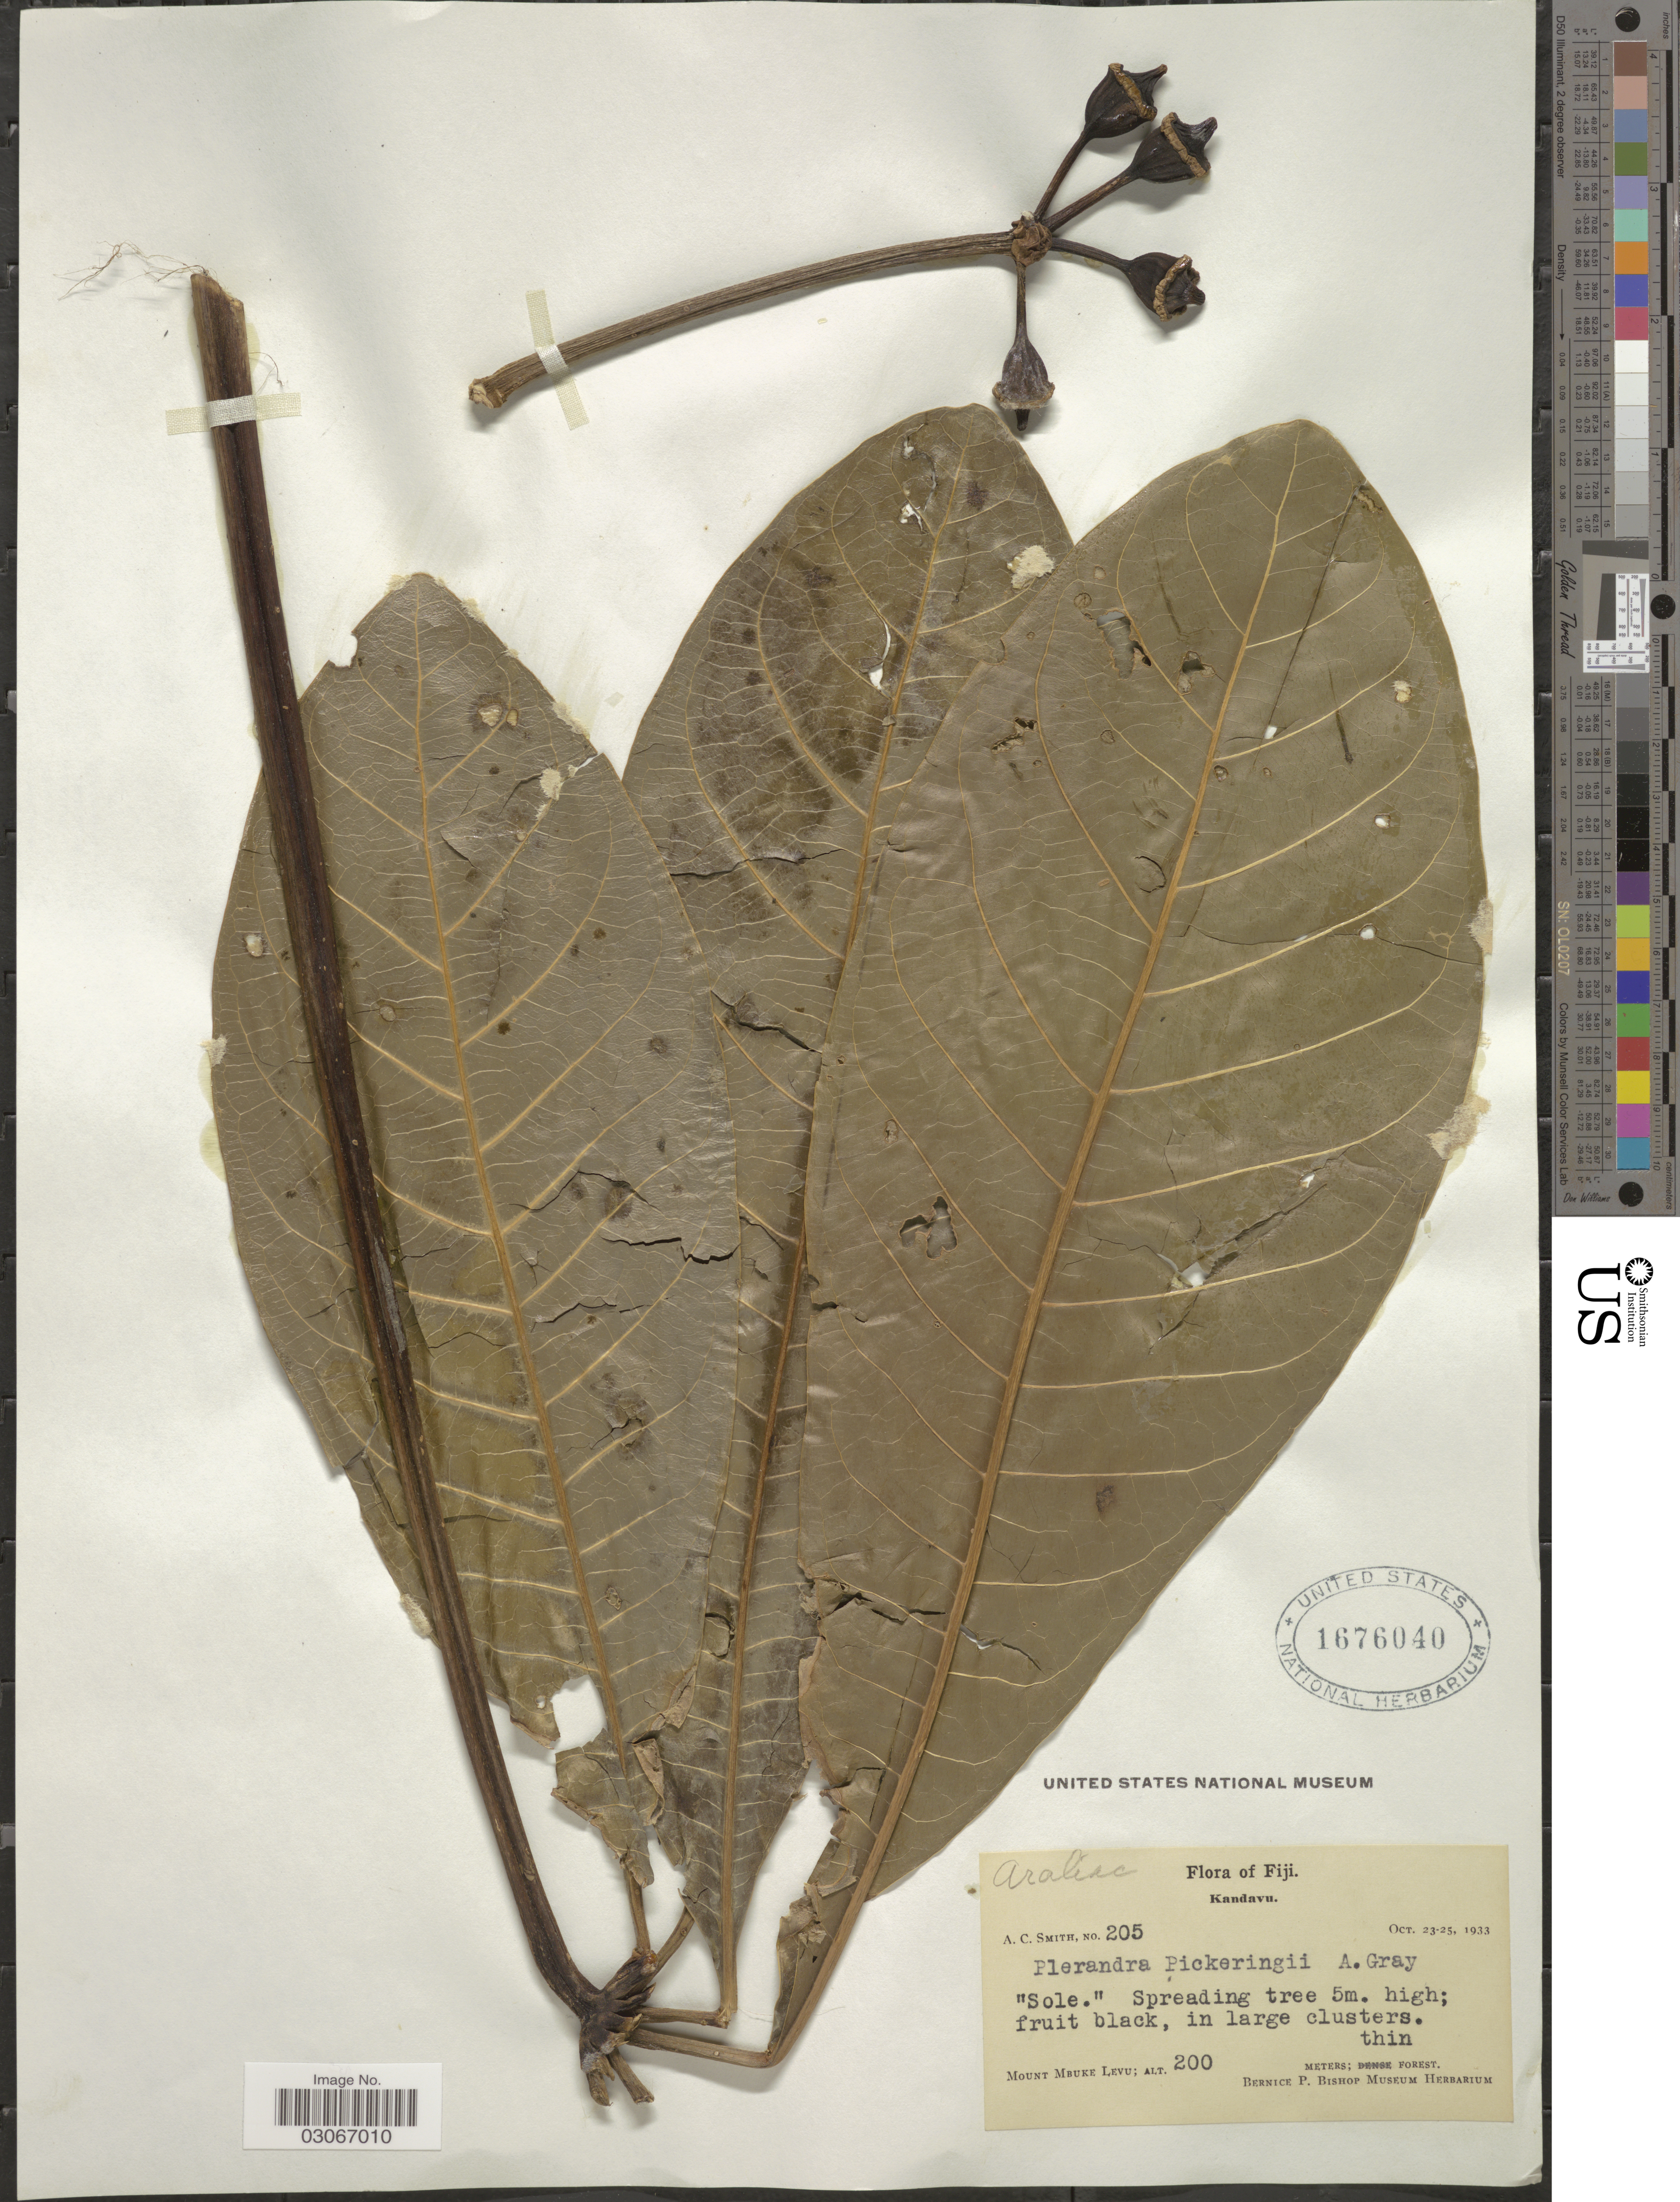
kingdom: Plantae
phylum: Tracheophyta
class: Magnoliopsida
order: Apiales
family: Araliaceae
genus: Plerandra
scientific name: Plerandra pickeringii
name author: A. Gray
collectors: A. C. Smith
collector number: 205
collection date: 1933-10-23/1933-10-25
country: Fiji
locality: Kandavu. Mount Mbuke Levu.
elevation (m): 200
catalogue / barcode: US 1676040